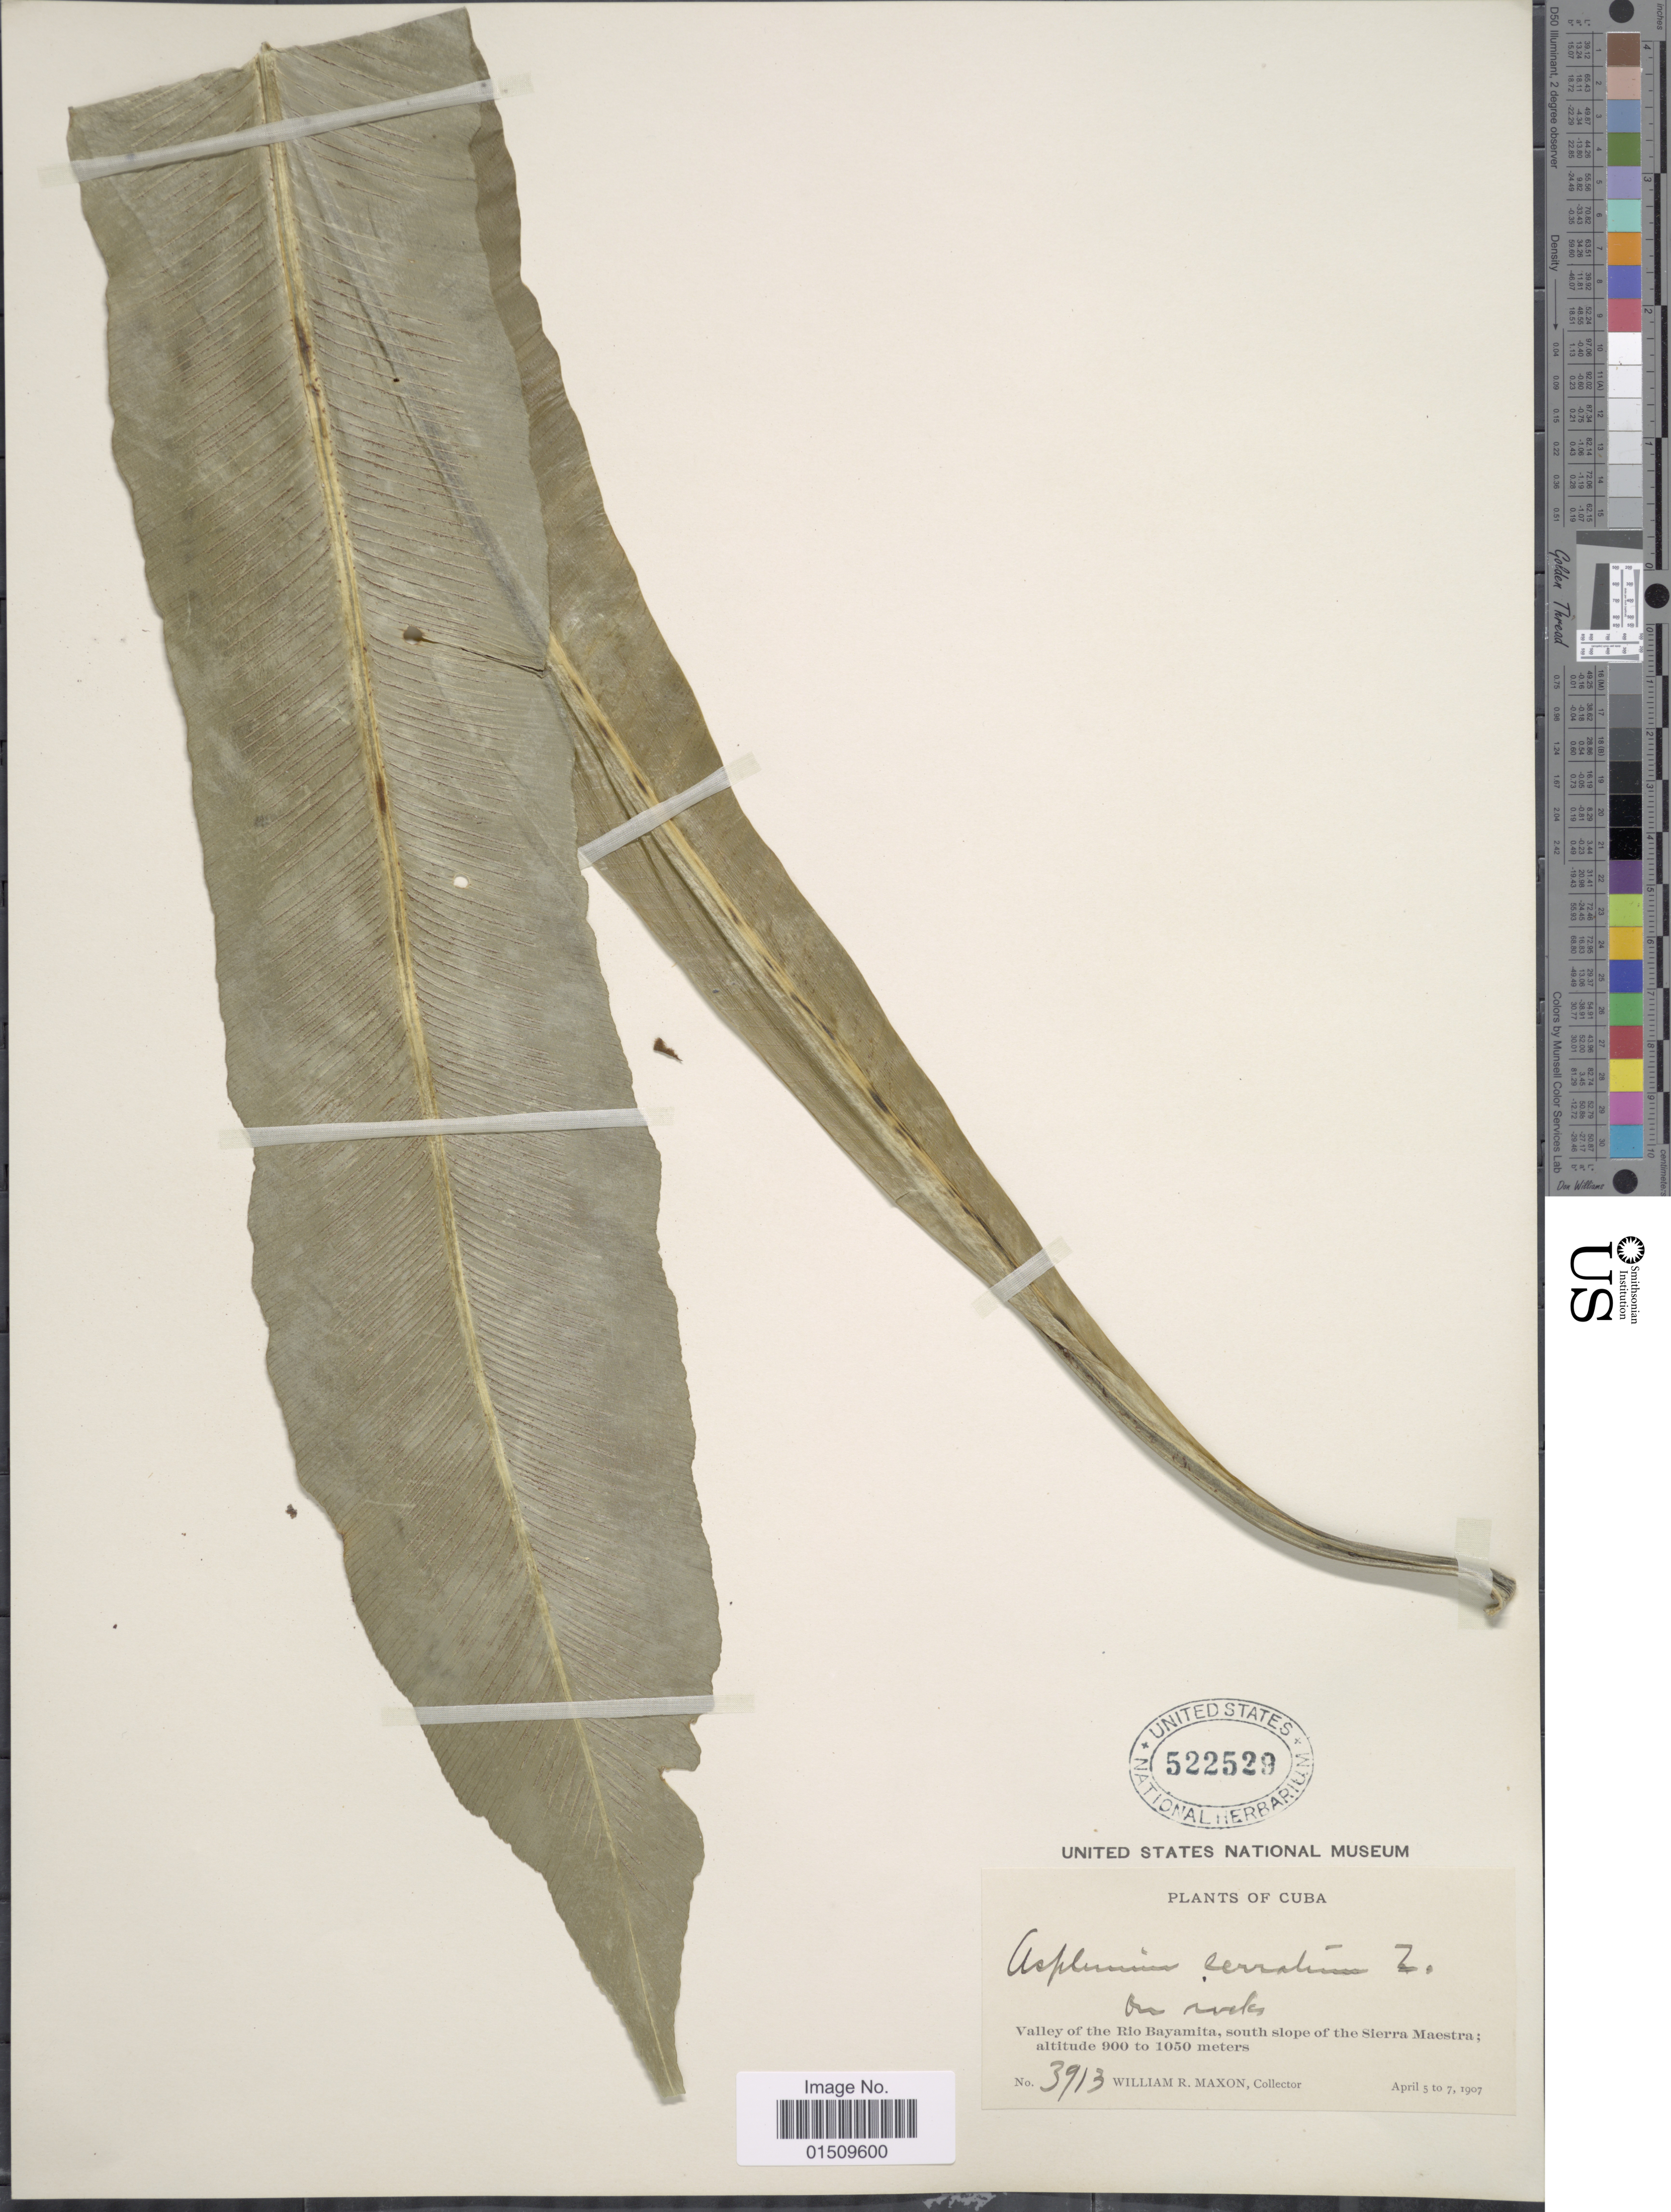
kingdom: Plantae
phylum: Tracheophyta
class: Polypodiopsida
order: Polypodiales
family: Aspleniaceae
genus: Asplenium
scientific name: Asplenium serratum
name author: L.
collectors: W. R. Maxon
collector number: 3913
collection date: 1907-04-05/1907-04-07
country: Cuba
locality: Cuba, valley of the Rio Bayamita, south slope of the Sierra Maestra.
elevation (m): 900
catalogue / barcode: US 522529